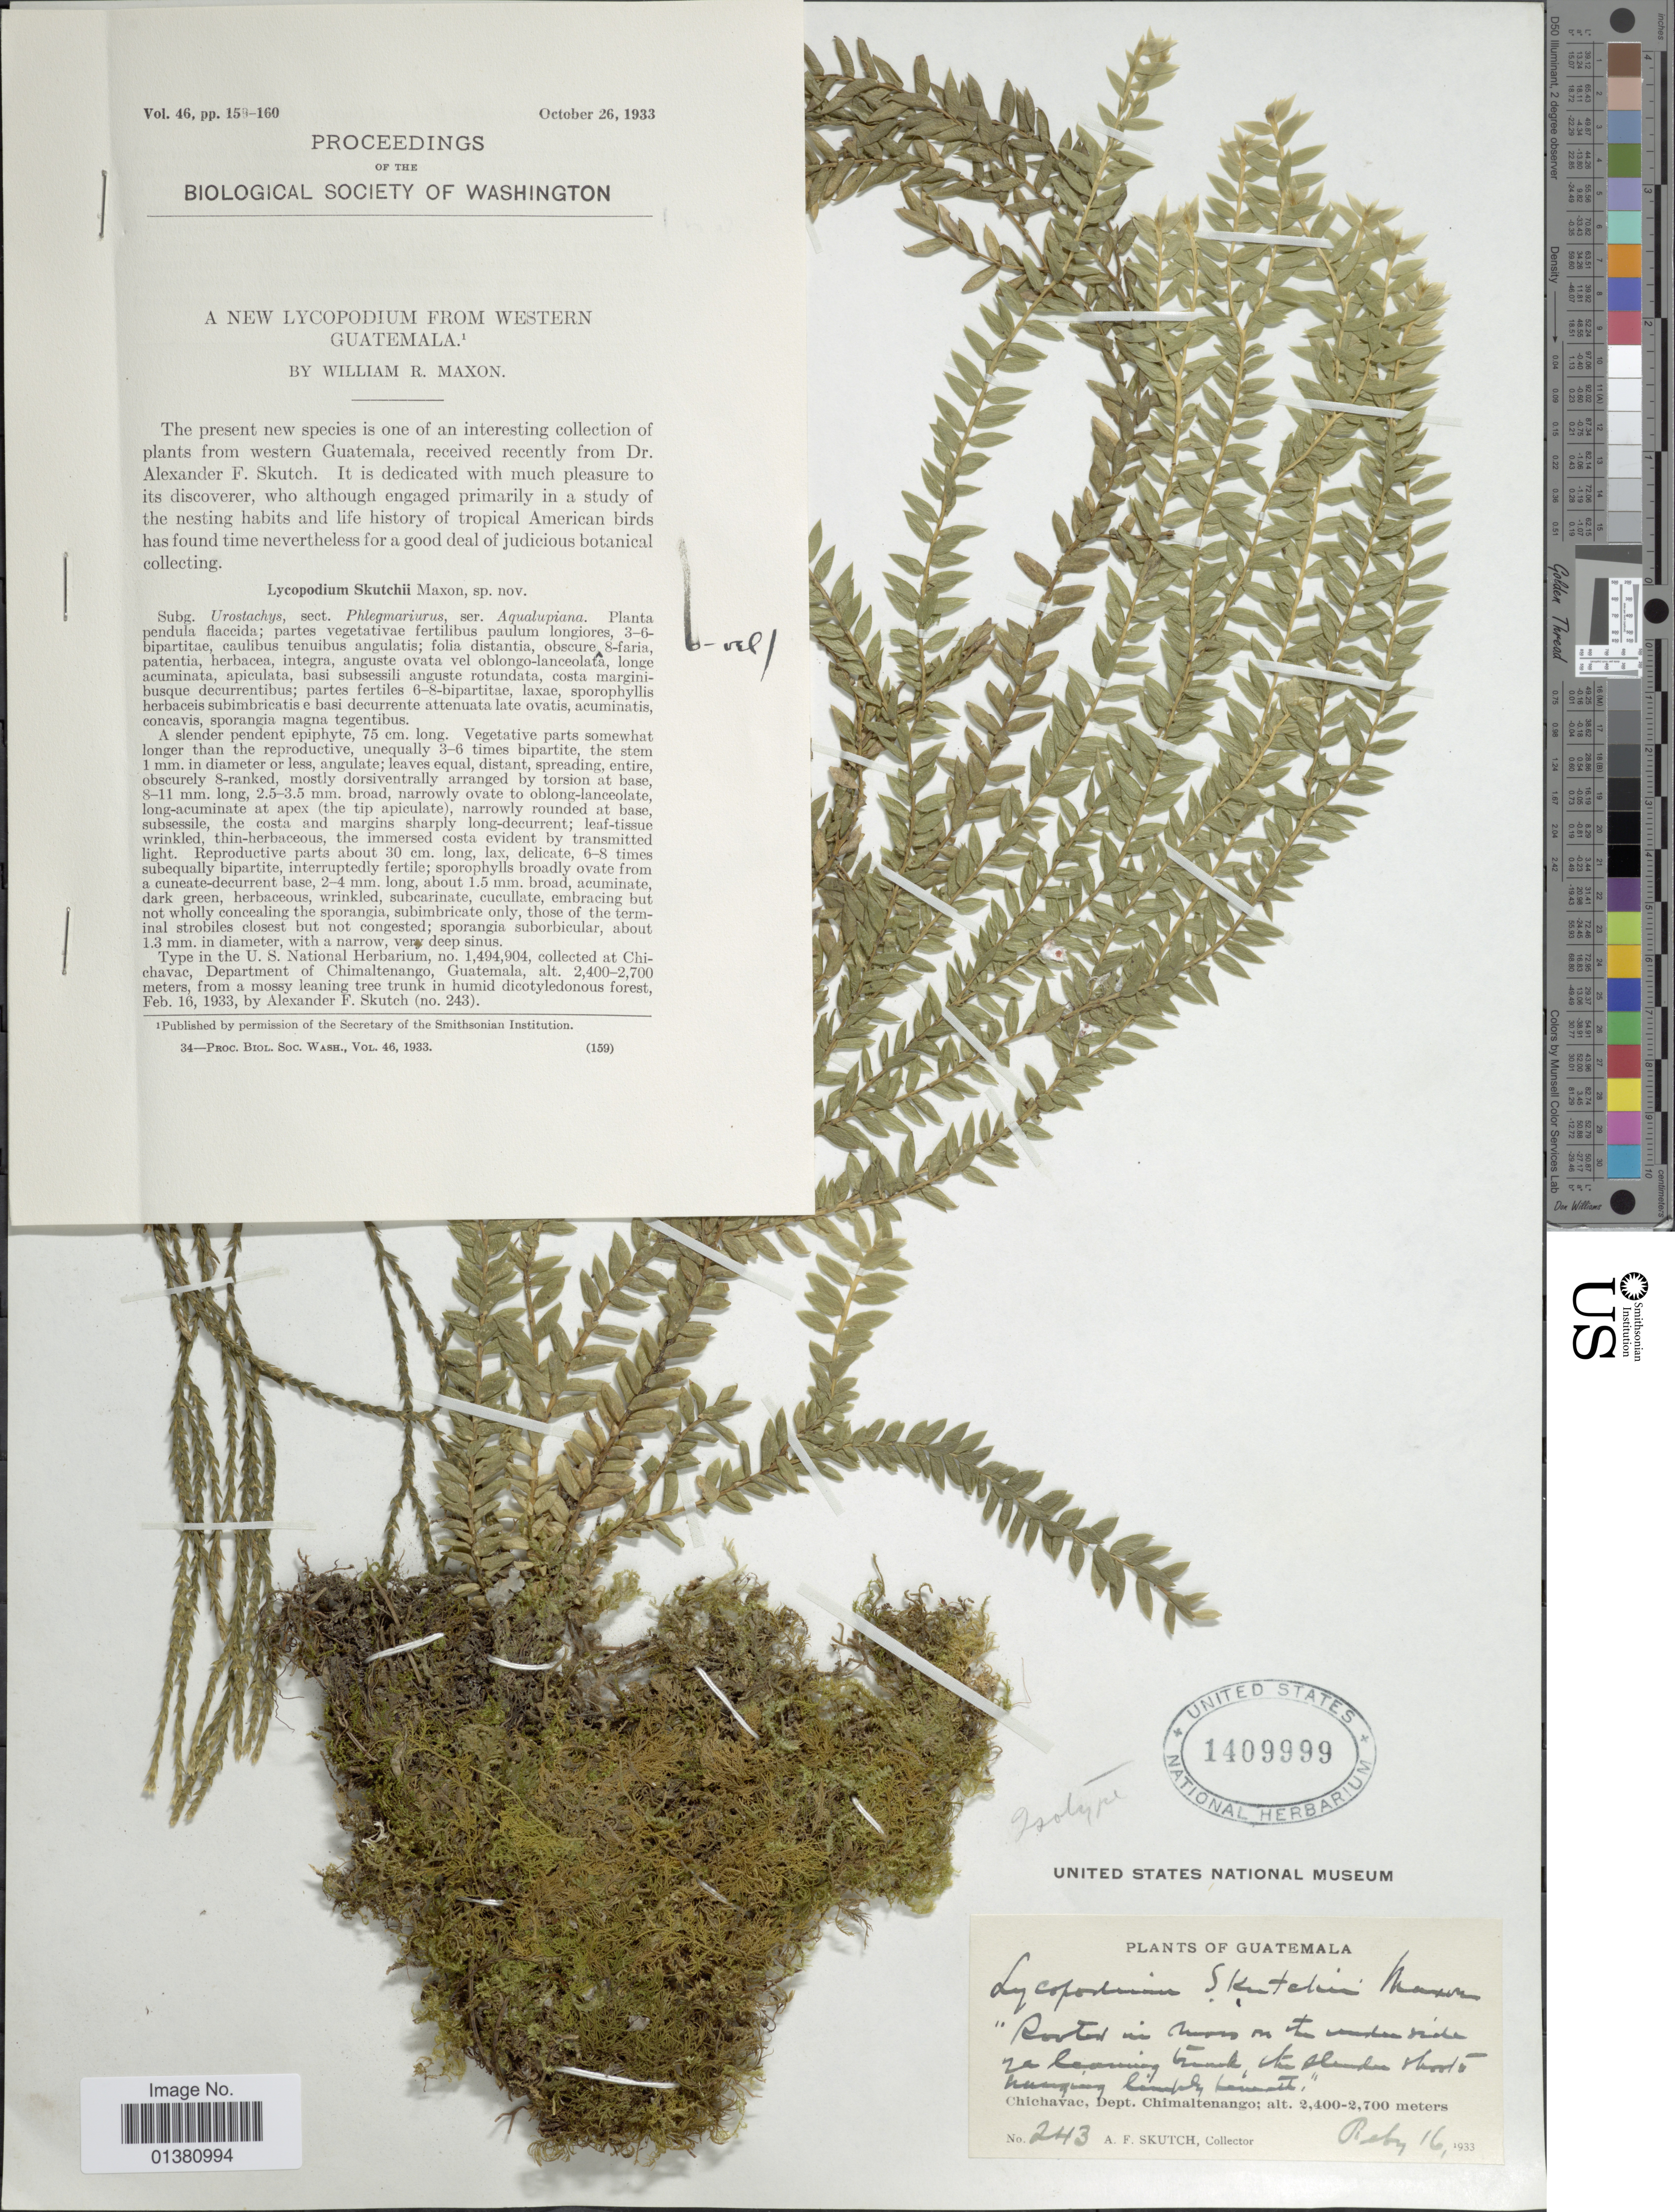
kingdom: Plantae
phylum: Tracheophyta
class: Lycopodiopsida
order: Lycopodiales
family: Lycopodiaceae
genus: Phlegmariurus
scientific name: Phlegmariurus myrsinites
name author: (Lam.) B. Øllg.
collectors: A. F. Skutch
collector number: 243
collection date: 1933-02-16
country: Guatemala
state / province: Chimaltenango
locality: Chichavac, Dept Chimaltenango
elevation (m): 2400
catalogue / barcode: US 1409999